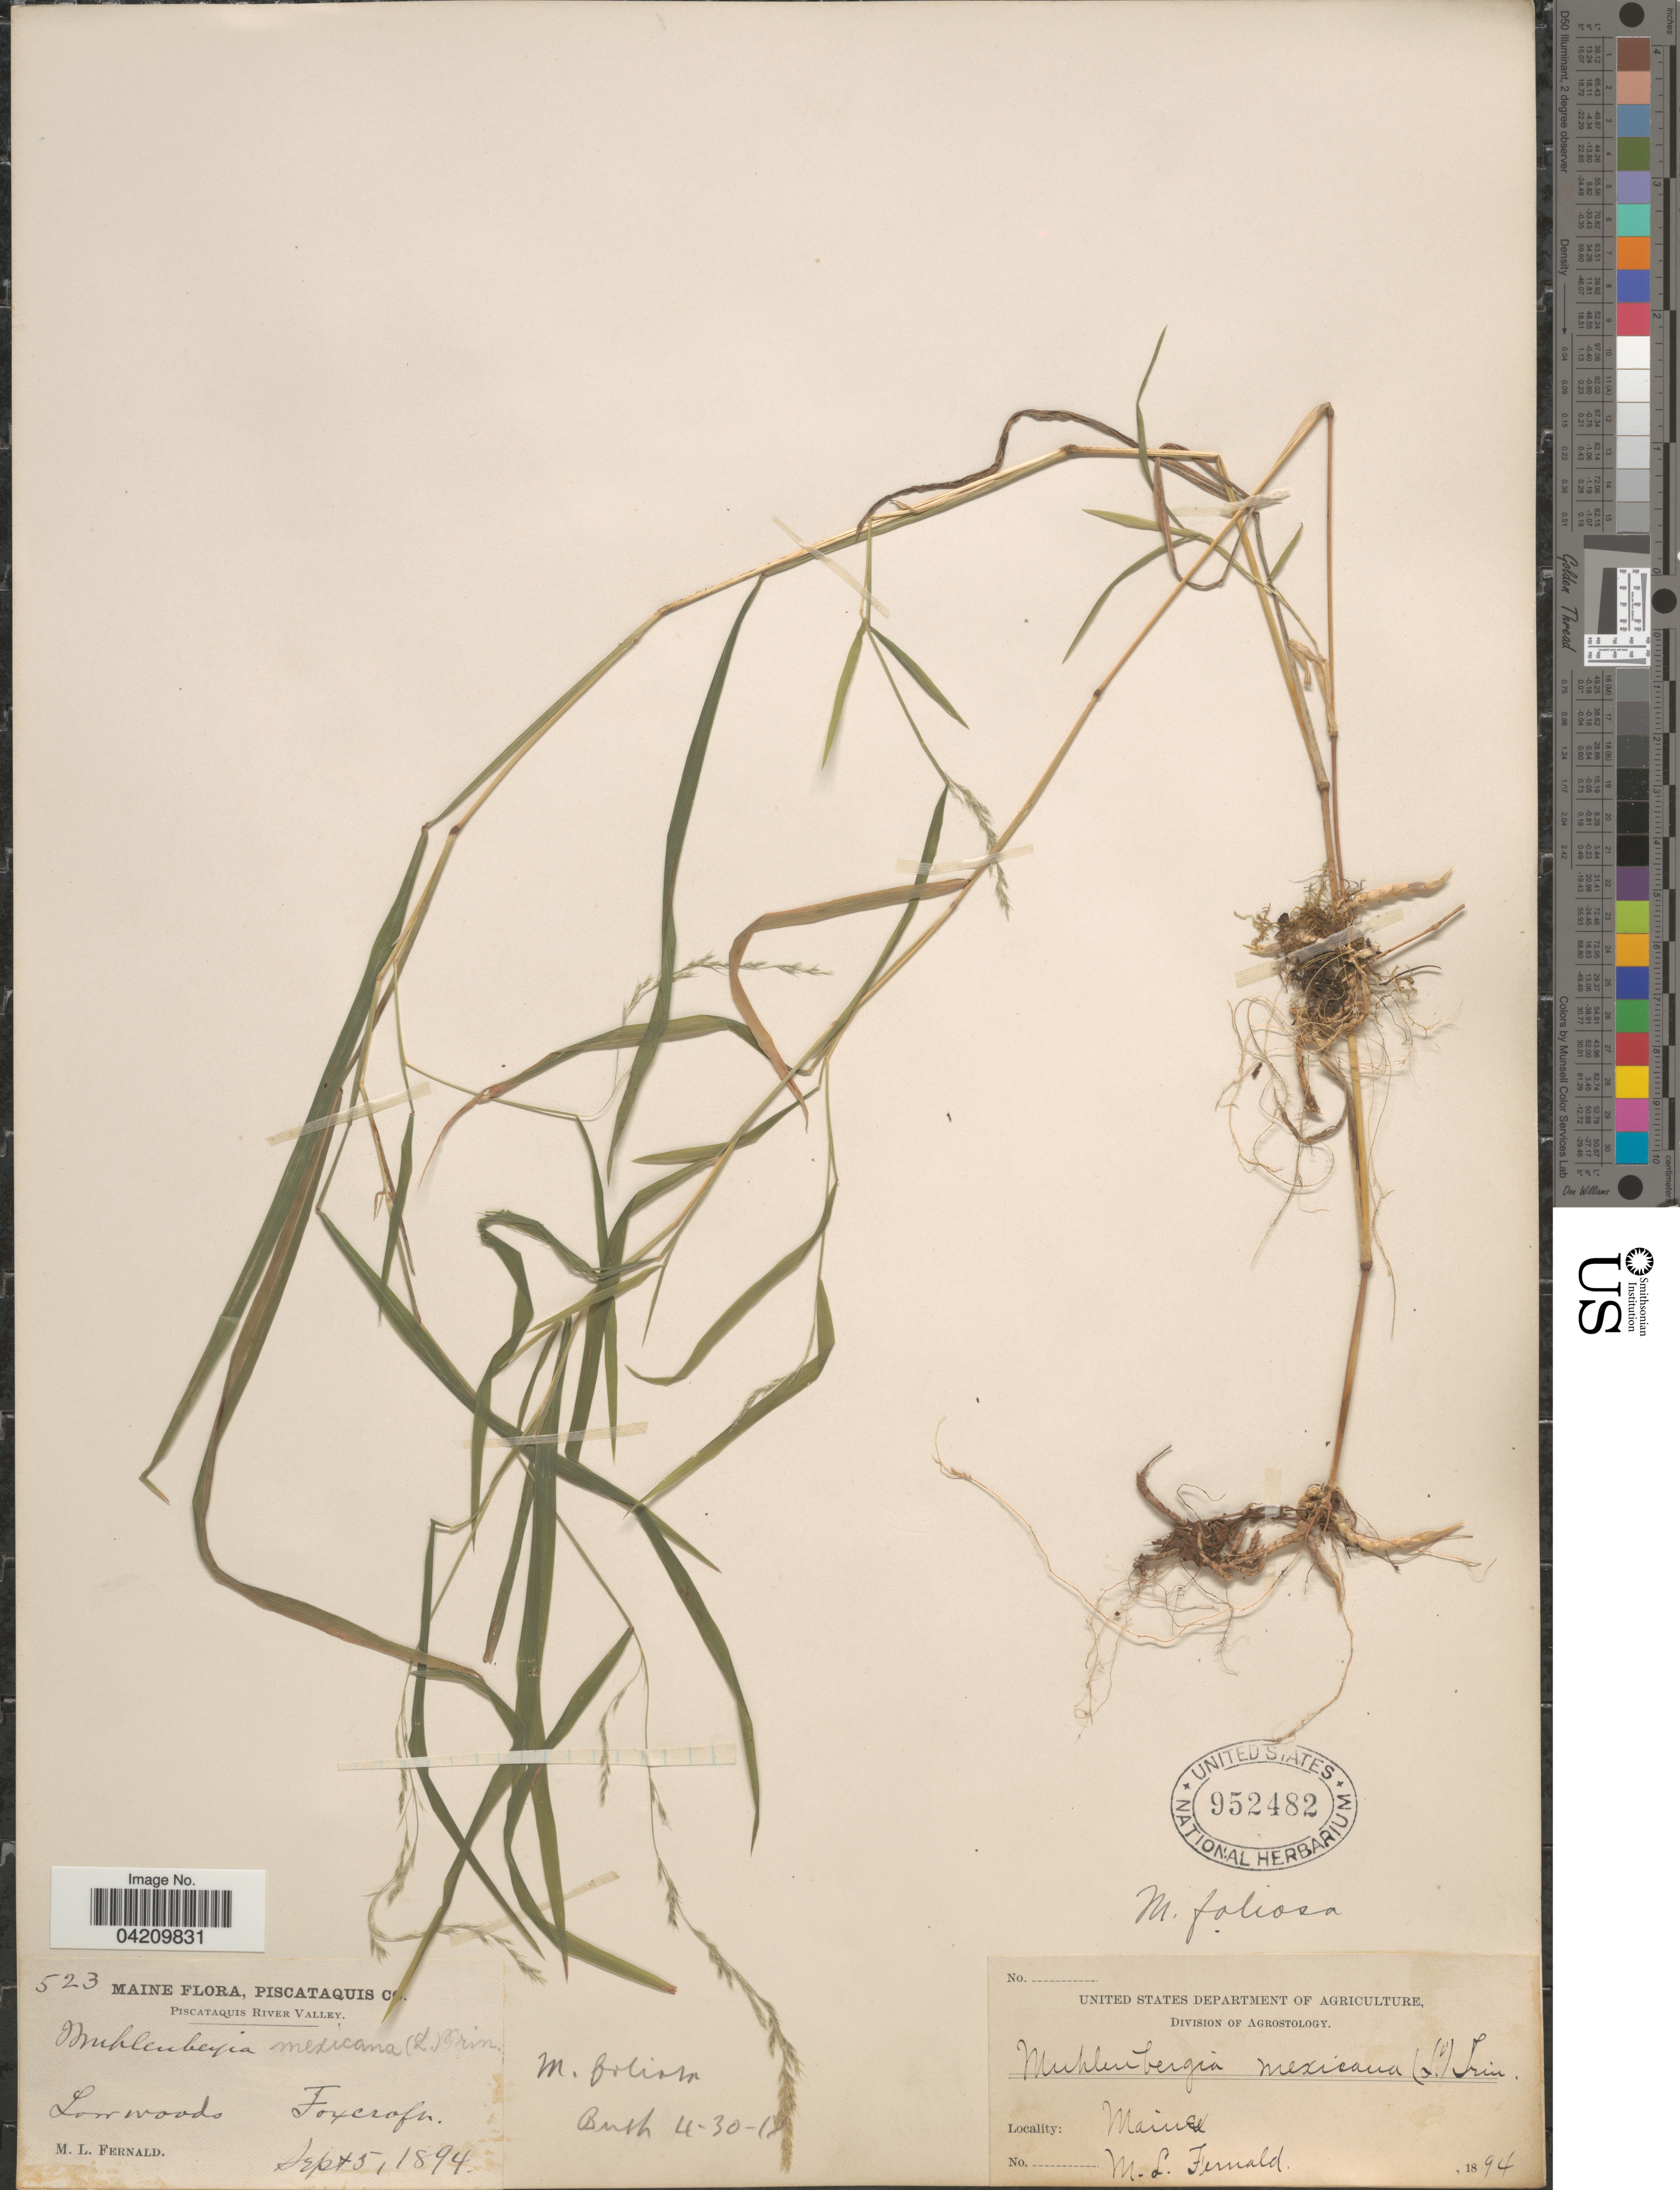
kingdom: Plantae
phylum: Tracheophyta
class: Liliopsida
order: Poales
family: Poaceae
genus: Muhlenbergia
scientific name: Muhlenbergia mexicana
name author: (L.) Trin.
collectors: M. L. Fernald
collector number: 523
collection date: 1894-09-05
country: United States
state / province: Maine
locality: Piscataquis Co. Piscataquis River Valley. Foxcroft.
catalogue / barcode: US 952482